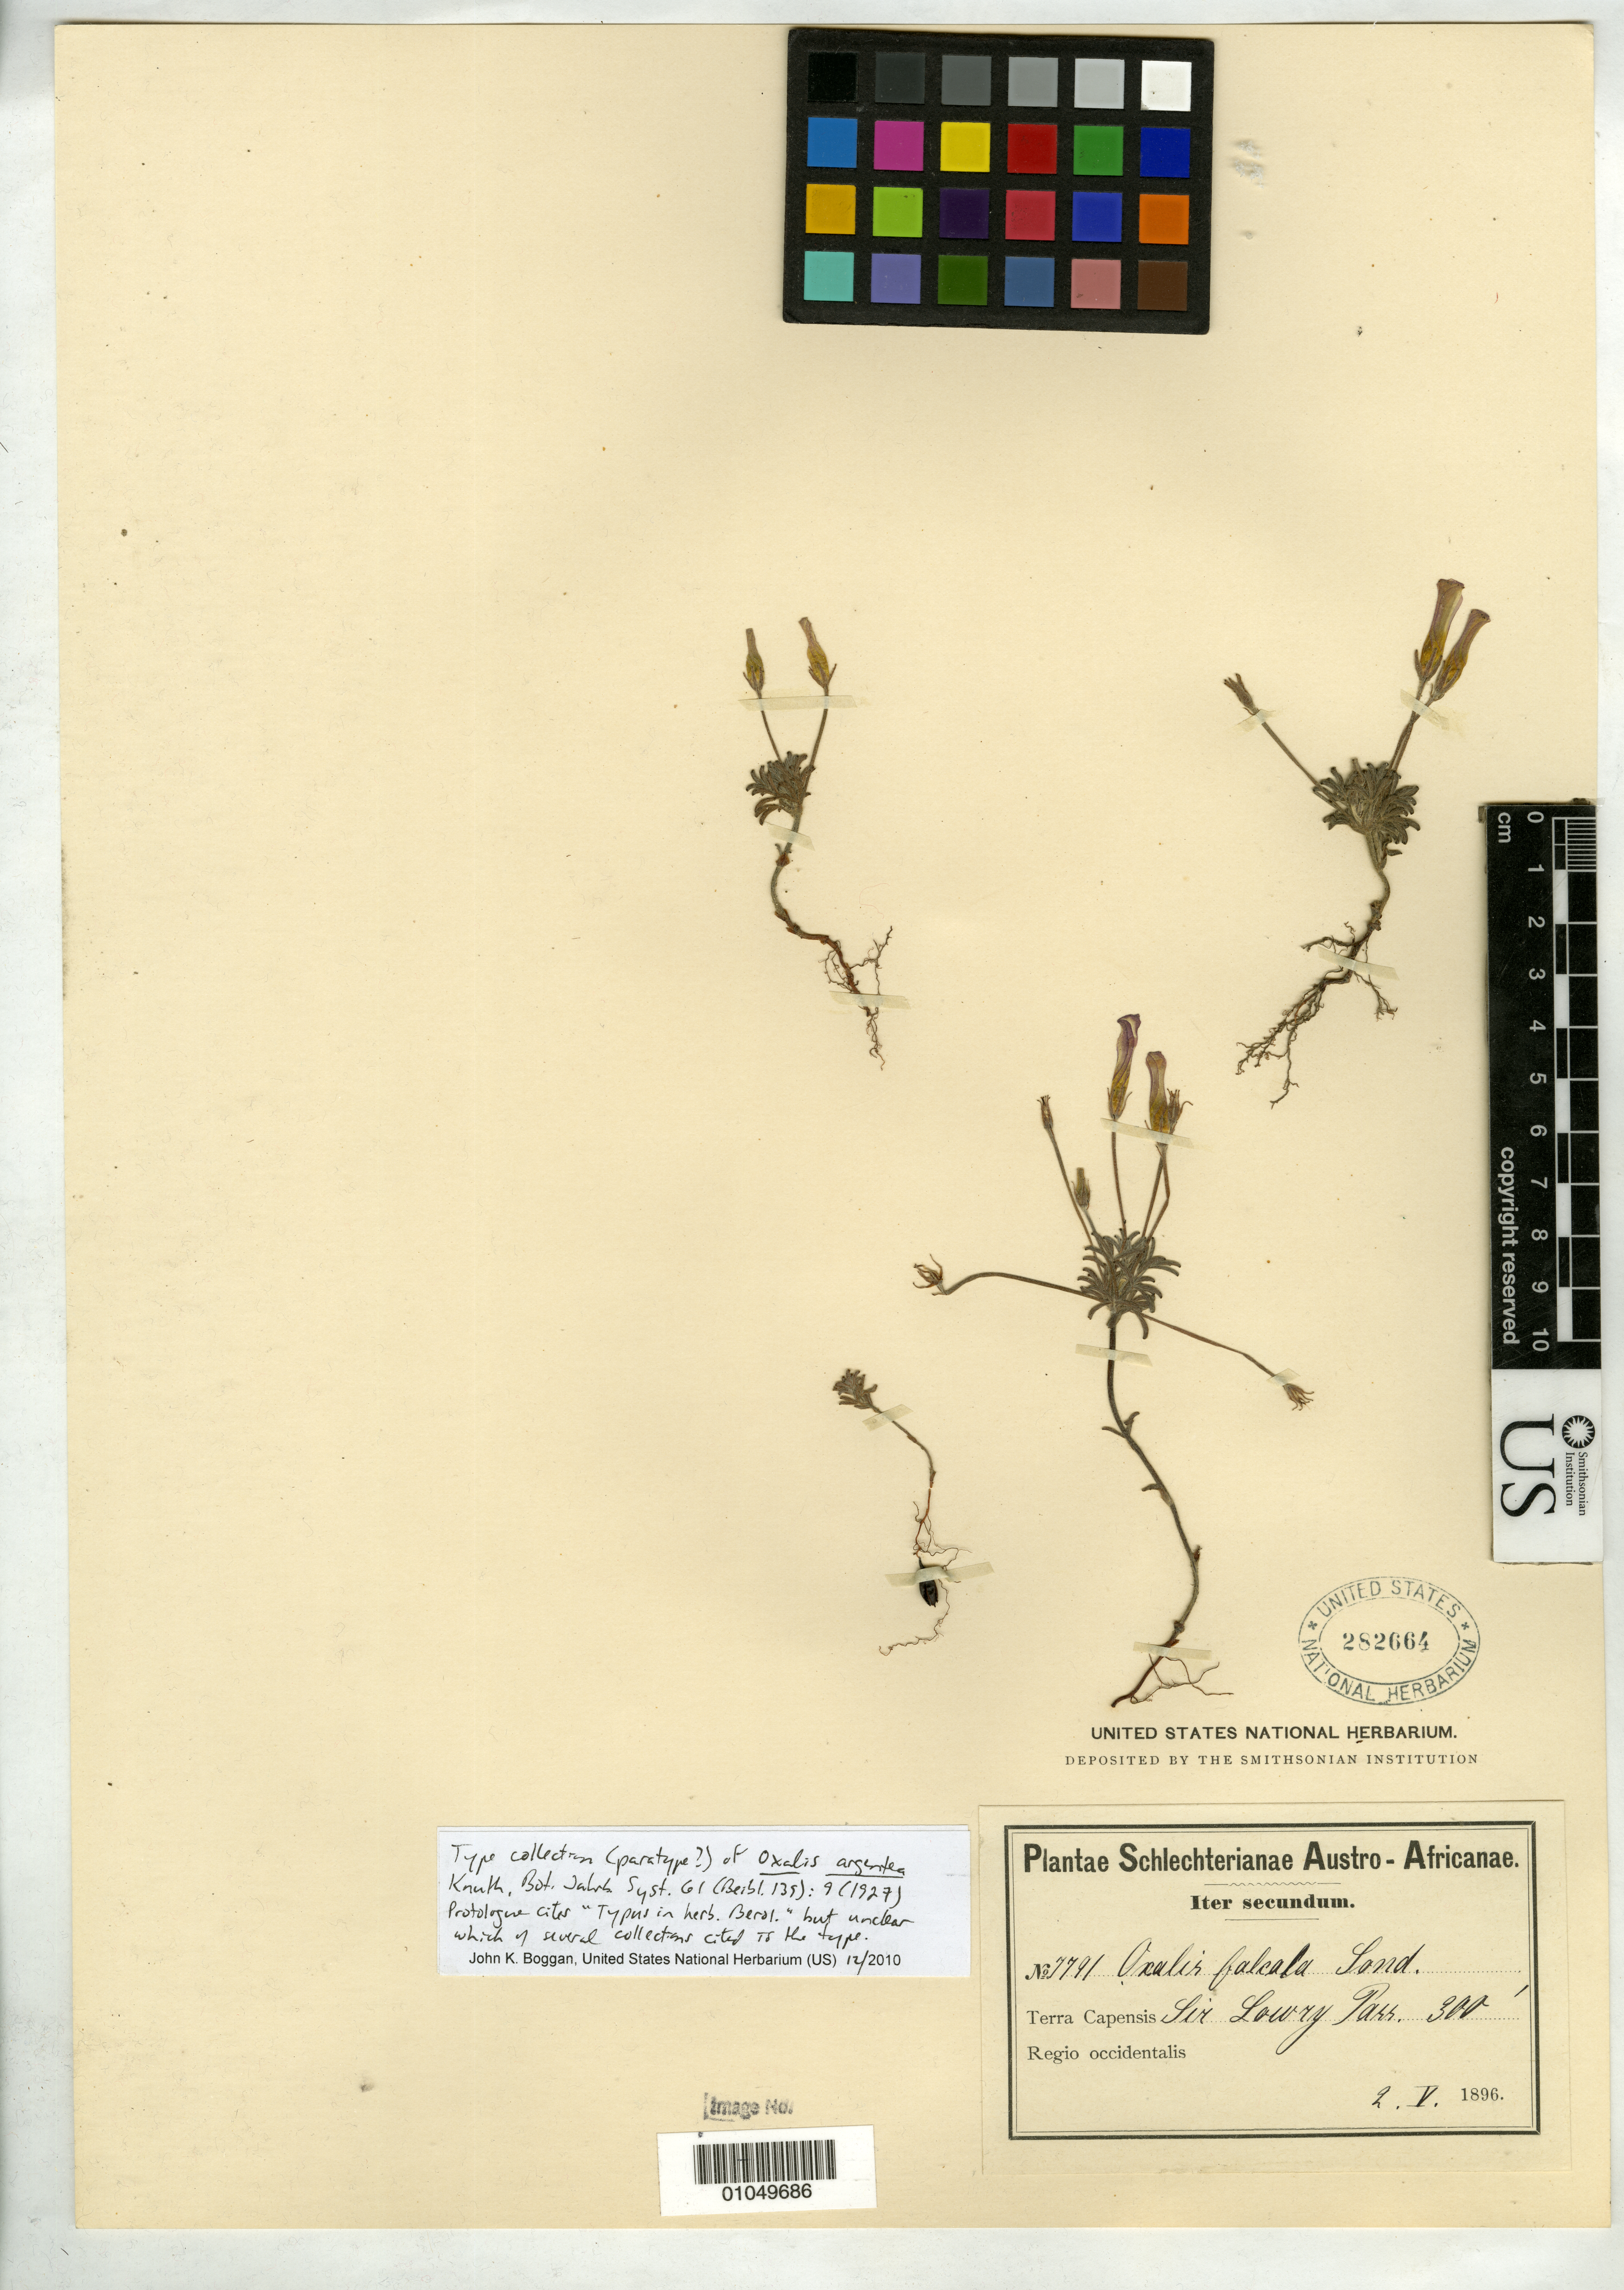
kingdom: Plantae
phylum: Tracheophyta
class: Magnoliopsida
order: Oxalidales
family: Oxalidaceae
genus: Oxalis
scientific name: Oxalis argentea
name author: R. Knuth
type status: Type Collection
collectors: F. R. R. Schlechter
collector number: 7791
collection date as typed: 02 May 1896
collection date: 1896-05-02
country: South Africa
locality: Terra Capensis, Sir Lowry Pass.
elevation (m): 91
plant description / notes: Protologue cites "Typus in herb. Berol." but unclear which of several collections cited is the type.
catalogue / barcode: US 282664